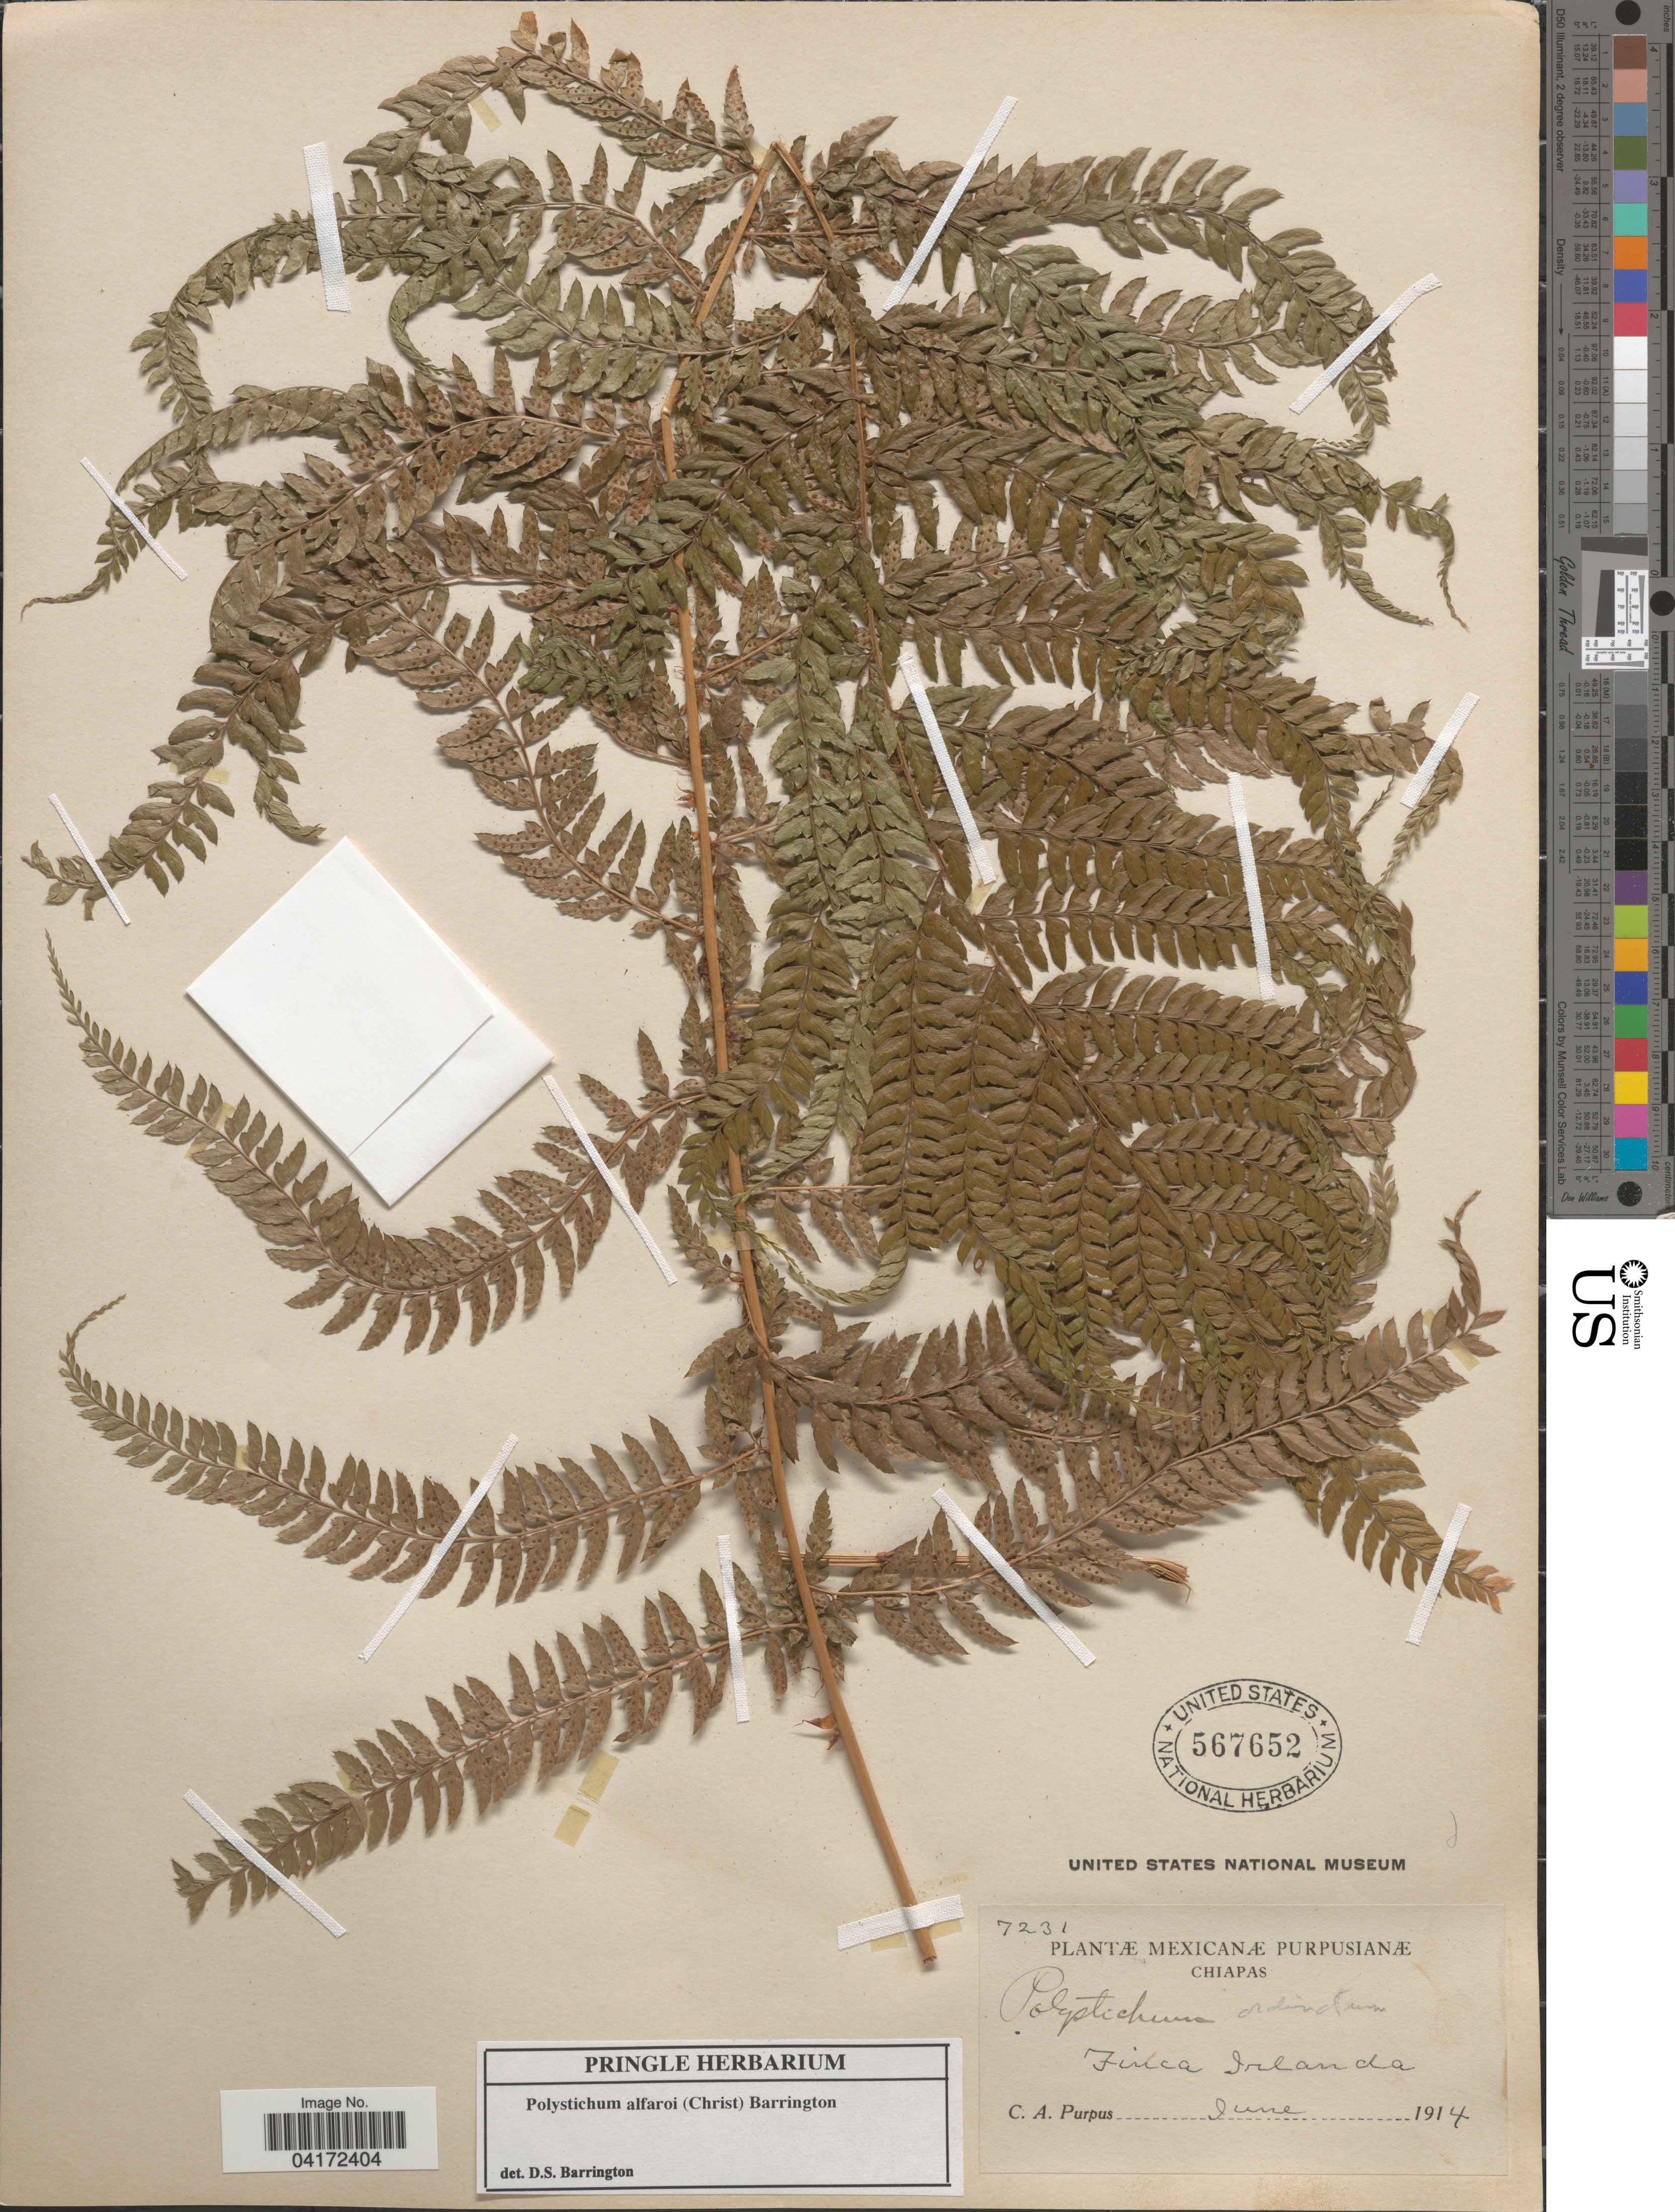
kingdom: Plantae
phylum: Tracheophyta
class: Polypodiopsida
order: Polypodiales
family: Dryopteridaceae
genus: Polystichum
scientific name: Polystichum alfaroi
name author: (Christ) Barrington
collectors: C. A. Purpus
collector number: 7231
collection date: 1914-06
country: Mexico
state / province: Chiapas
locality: Finca Irlanda.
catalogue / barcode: US 567652